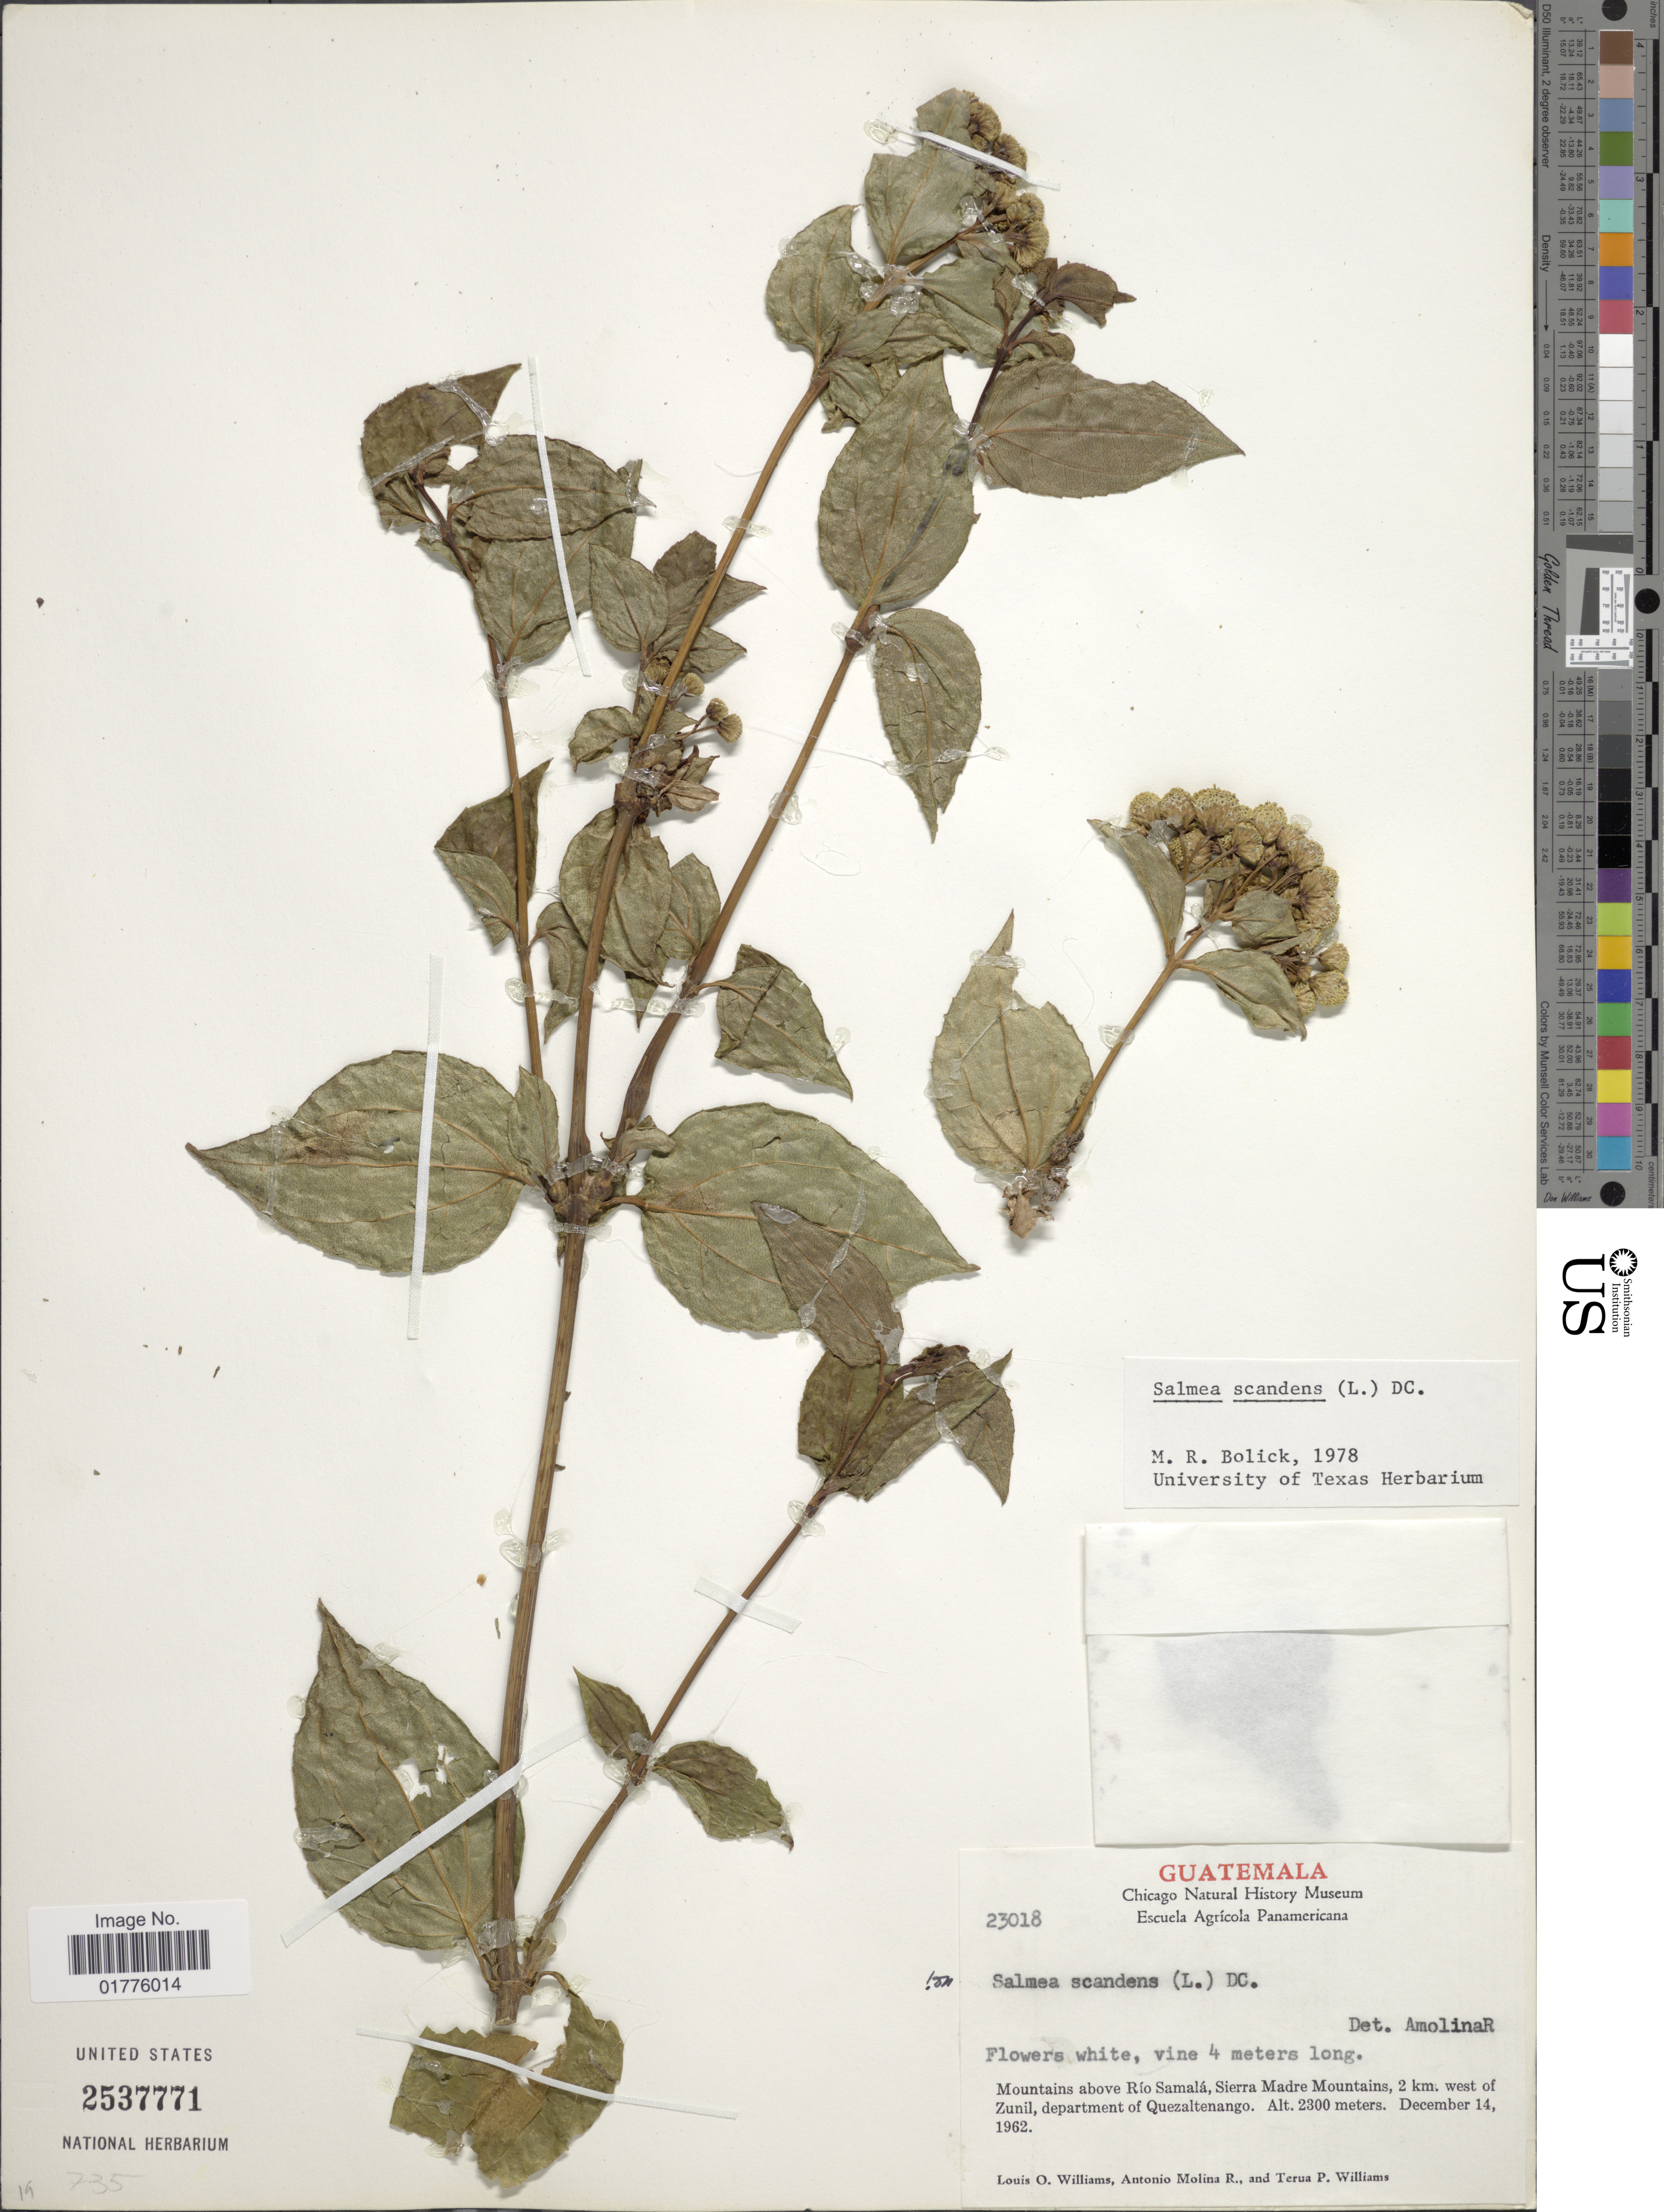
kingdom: Plantae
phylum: Tracheophyta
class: Magnoliopsida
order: Asterales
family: Asteraceae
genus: Salmea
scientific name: Salmea scandens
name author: (L.) DC.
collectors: L. O. Williams, A. Molina R. & T. P. Williams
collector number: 23018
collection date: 1962-12-14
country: Guatemala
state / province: Quetzaltenango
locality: Mountains above Rio Samala, Sierra Madre Mountains, 2 km. west of Zunil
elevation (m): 2300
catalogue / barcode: US 2537771